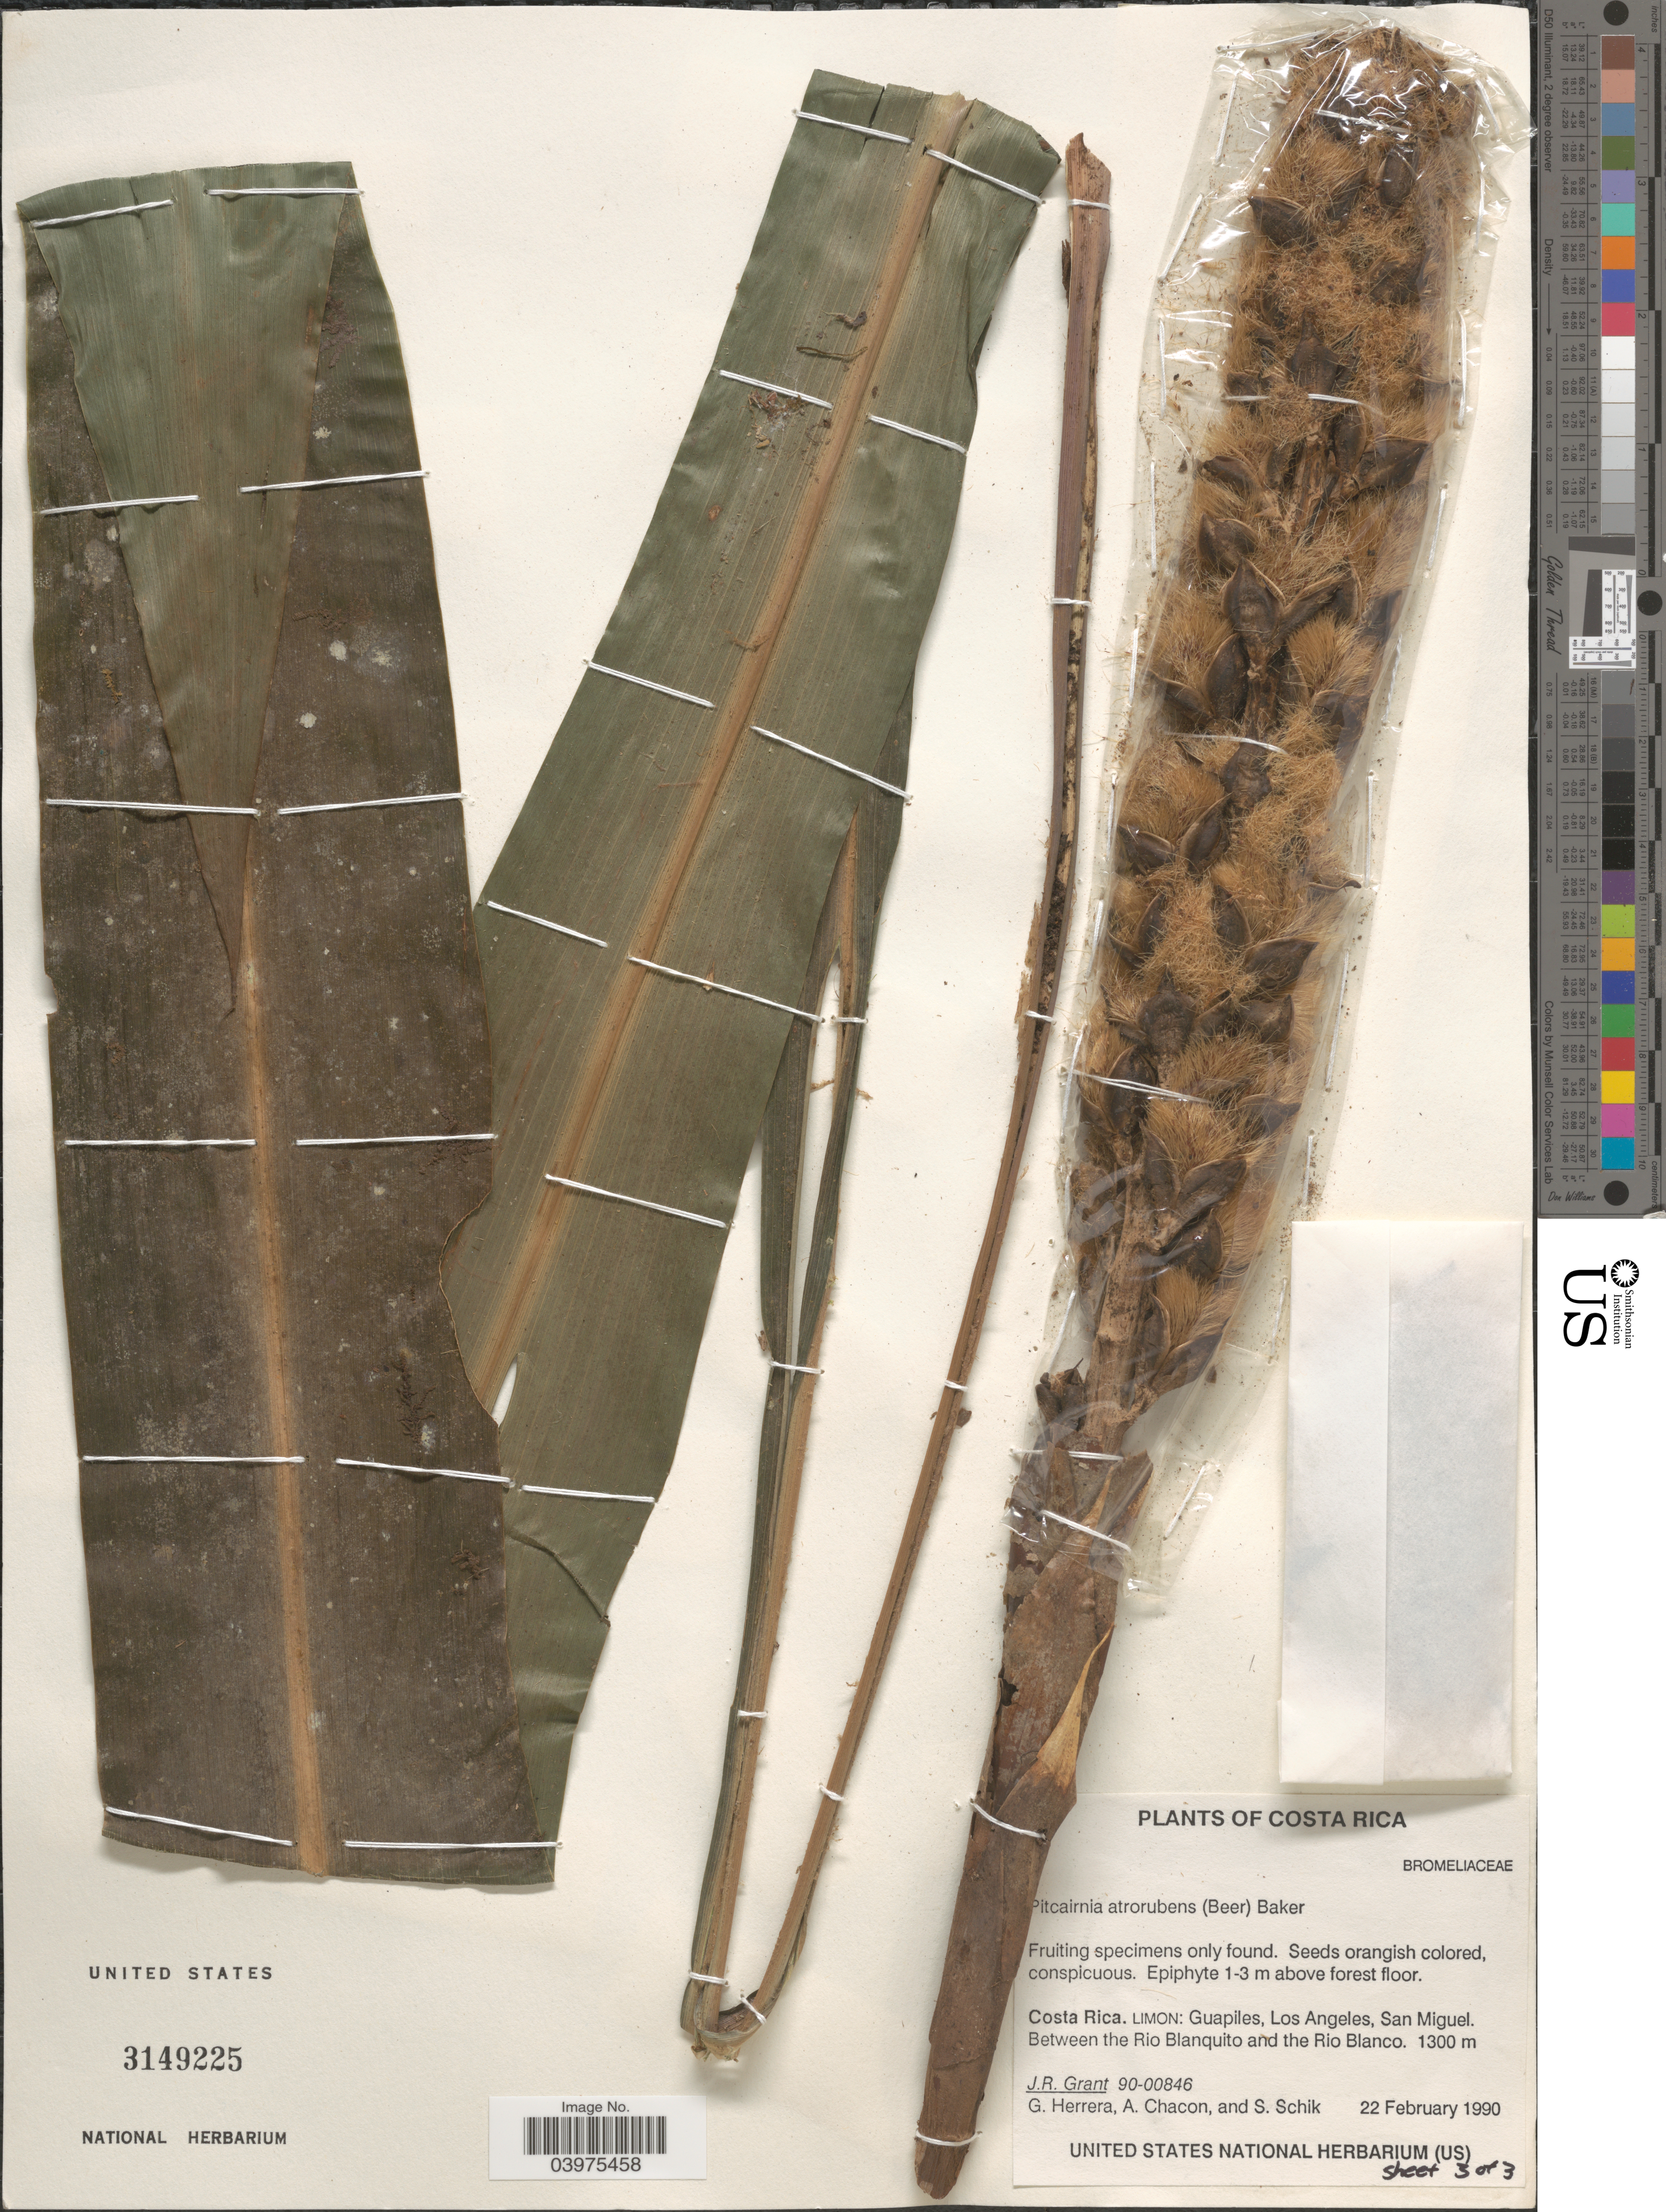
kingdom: Plantae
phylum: Tracheophyta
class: Liliopsida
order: Poales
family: Bromeliaceae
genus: Pitcairnia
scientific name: Pitcairnia atrorubens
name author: (Beer) Baker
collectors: J. Grant, G. Herrera, A. Chacon & S. Schik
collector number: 90-00846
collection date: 1990-02-22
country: Costa Rica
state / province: Limón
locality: Guapiles, Los Angeles, San Miguel. Between the Rio Blanquito and the Rio Blanco.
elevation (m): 1300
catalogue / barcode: US 3149225